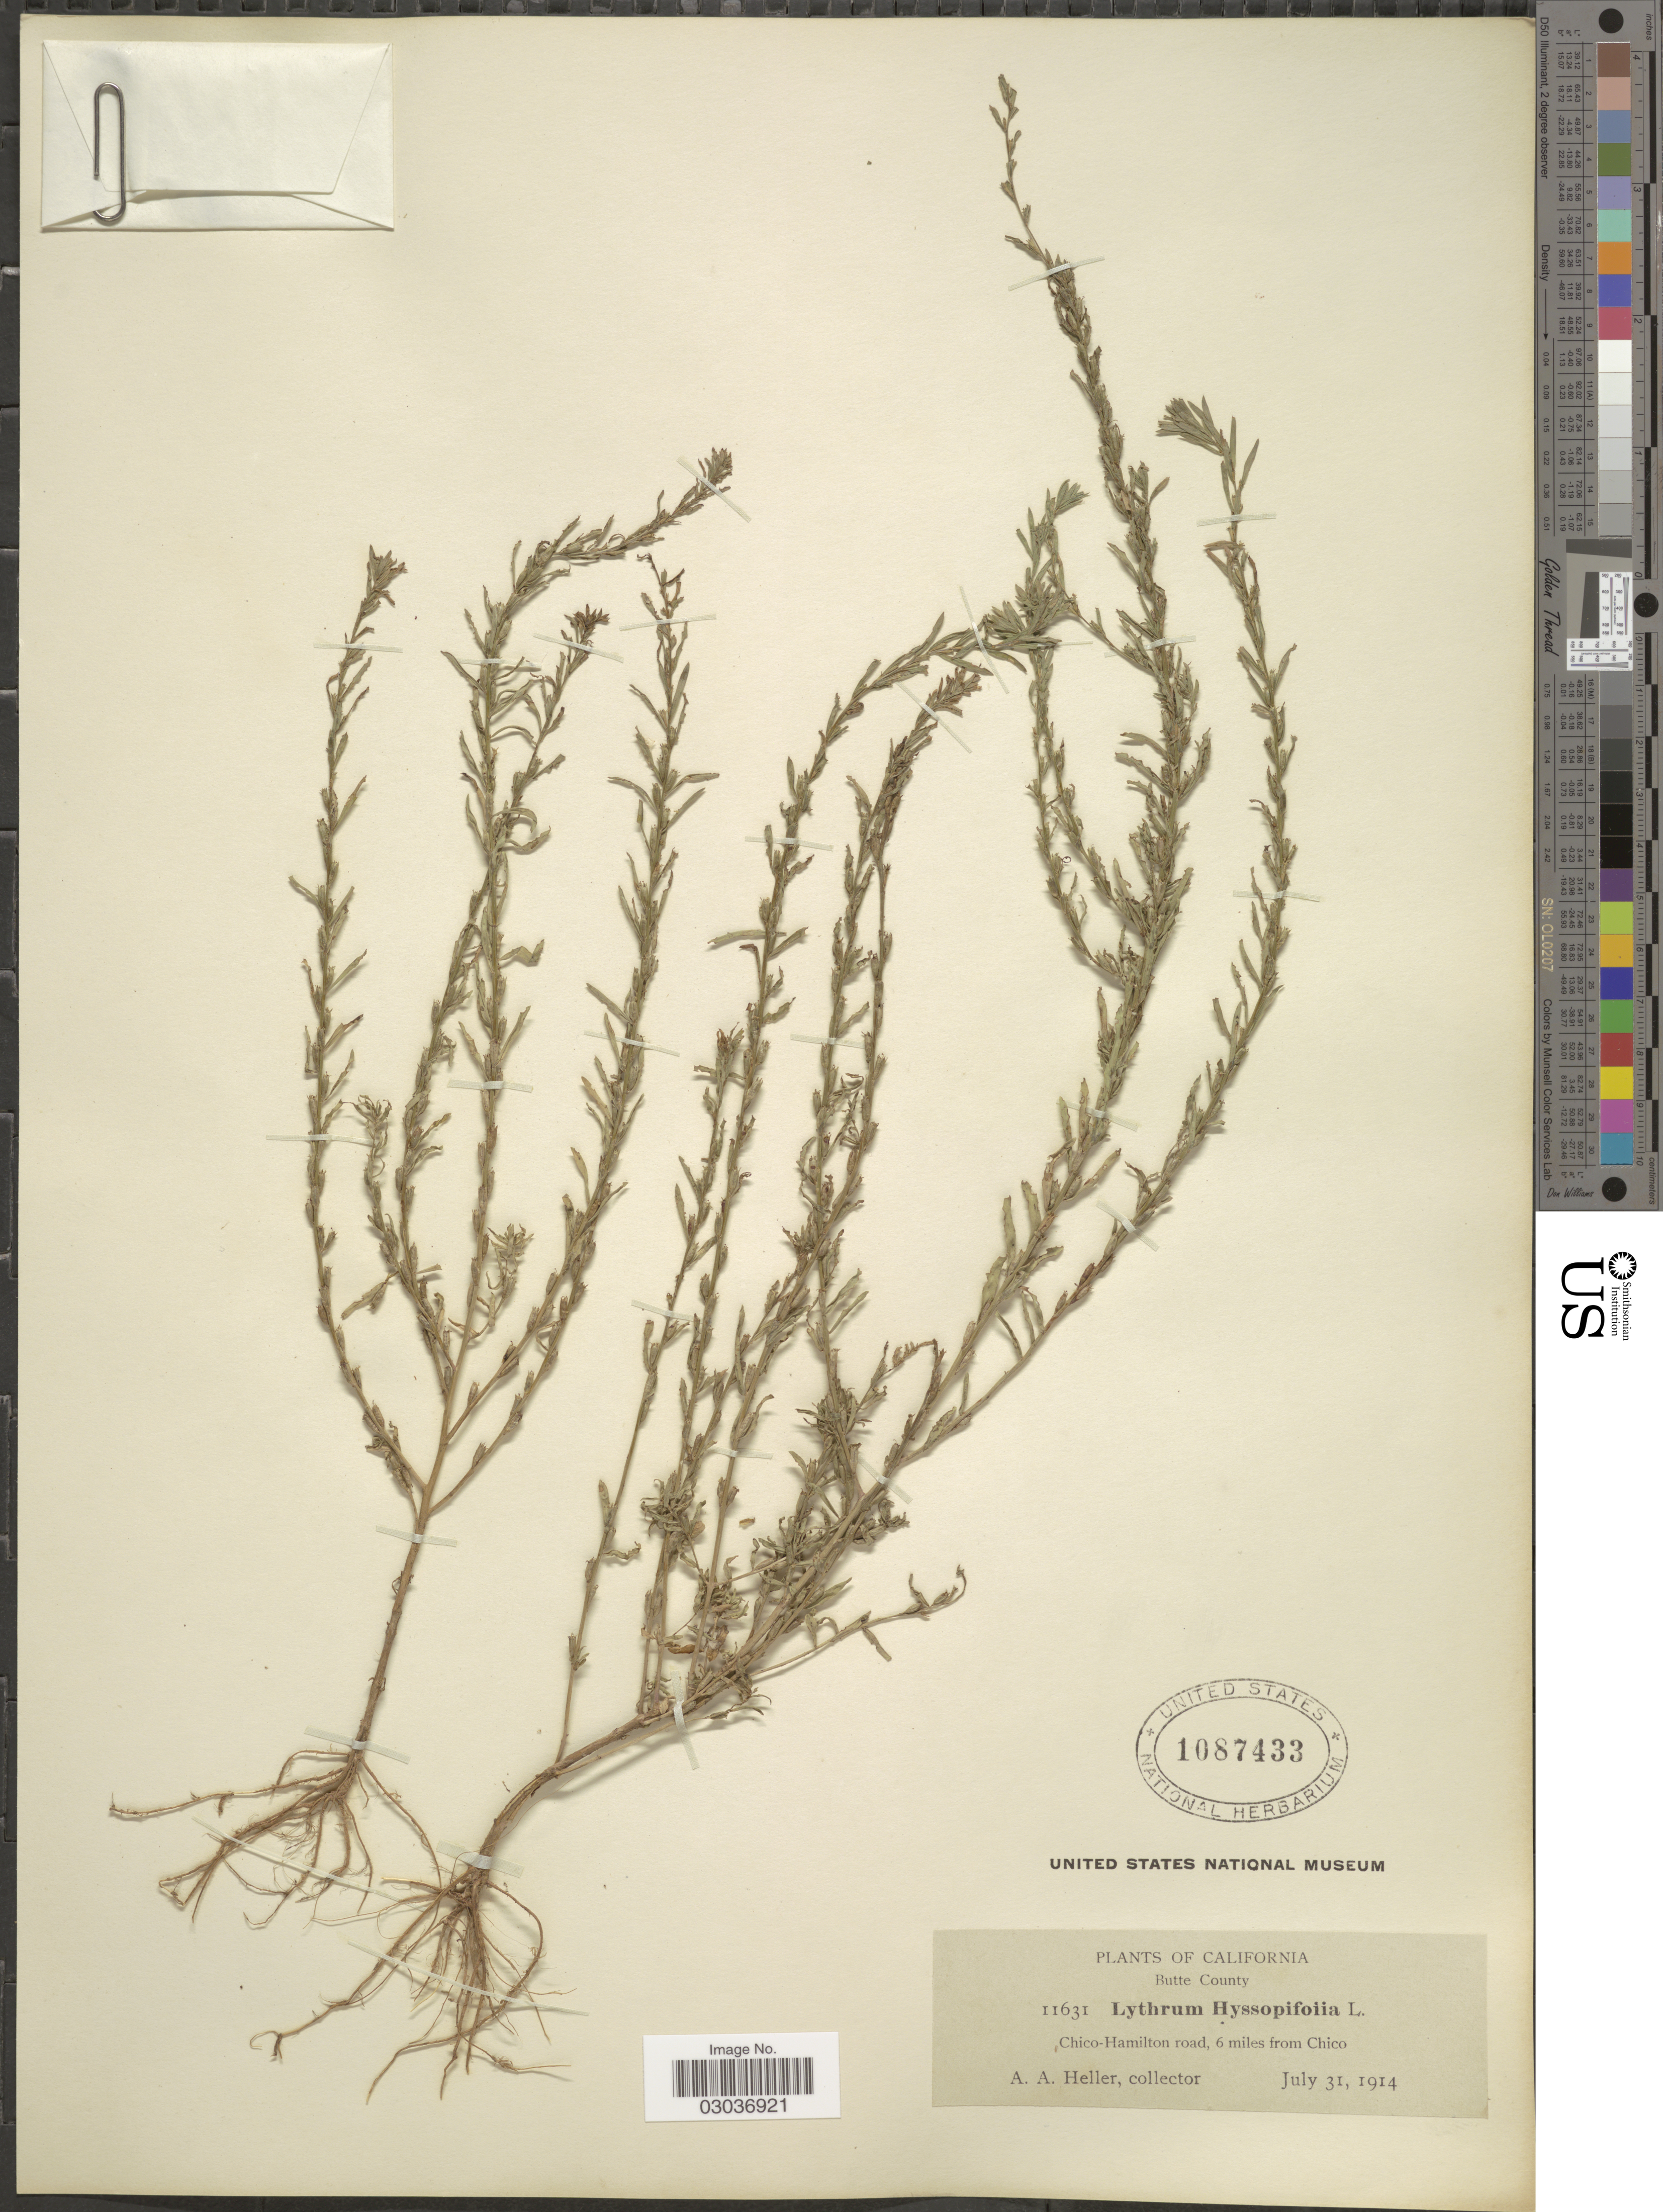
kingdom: Plantae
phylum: Tracheophyta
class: Magnoliopsida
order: Myrtales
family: Lythraceae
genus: Lythrum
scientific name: Lythrum hyssopifolia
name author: L.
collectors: A. A. Heller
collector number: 11631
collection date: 1914-07-31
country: United States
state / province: California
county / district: Butte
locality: Butte County, Chico-Hamilton road, 6 miles from Chico.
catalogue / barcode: US 1087433